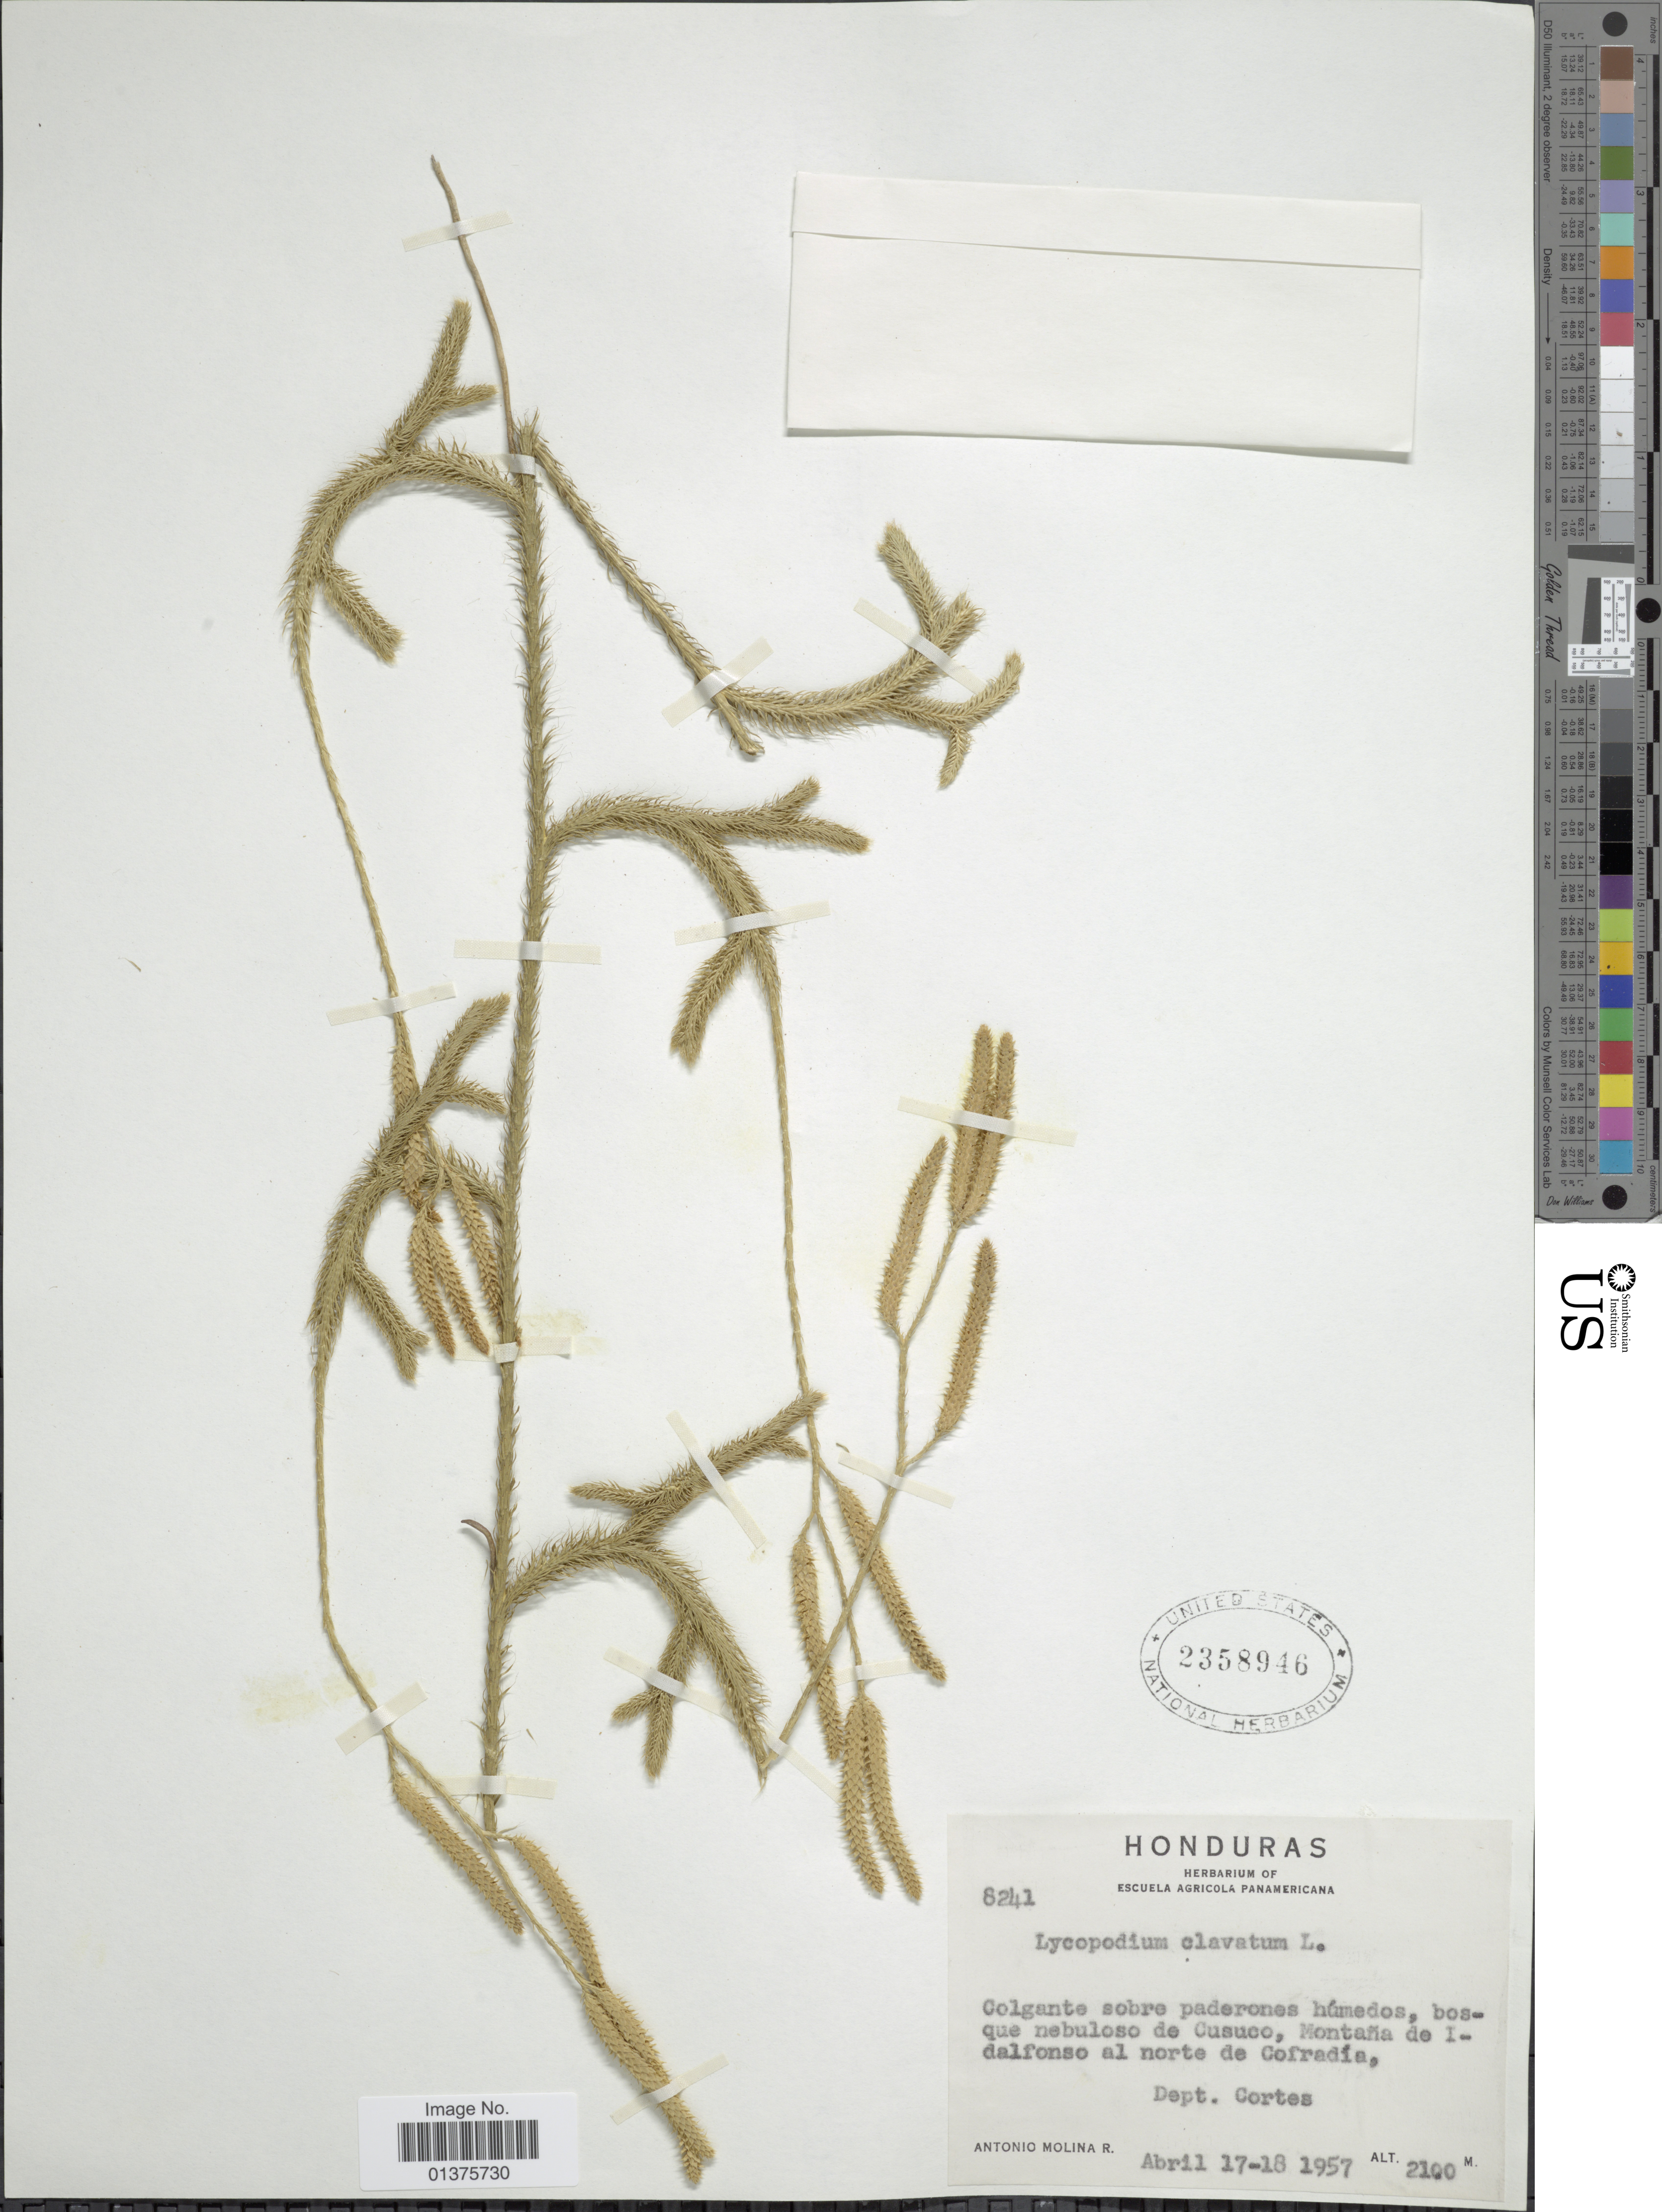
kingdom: Plantae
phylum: Tracheophyta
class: Lycopodiopsida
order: Lycopodiales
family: Lycopodiaceae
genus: Lycopodium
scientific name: Lycopodium clavatum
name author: L.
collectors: A. Molina R.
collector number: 8241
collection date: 1957-04-17/1957-04-18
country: Honduras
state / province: Cortés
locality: Colgante sobre paderones húmedos, bosque nebuloso de Cusuco, Montana de Idalfonso al norte de Cofradia, Dept. Cortes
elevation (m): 2100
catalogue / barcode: US 2358946